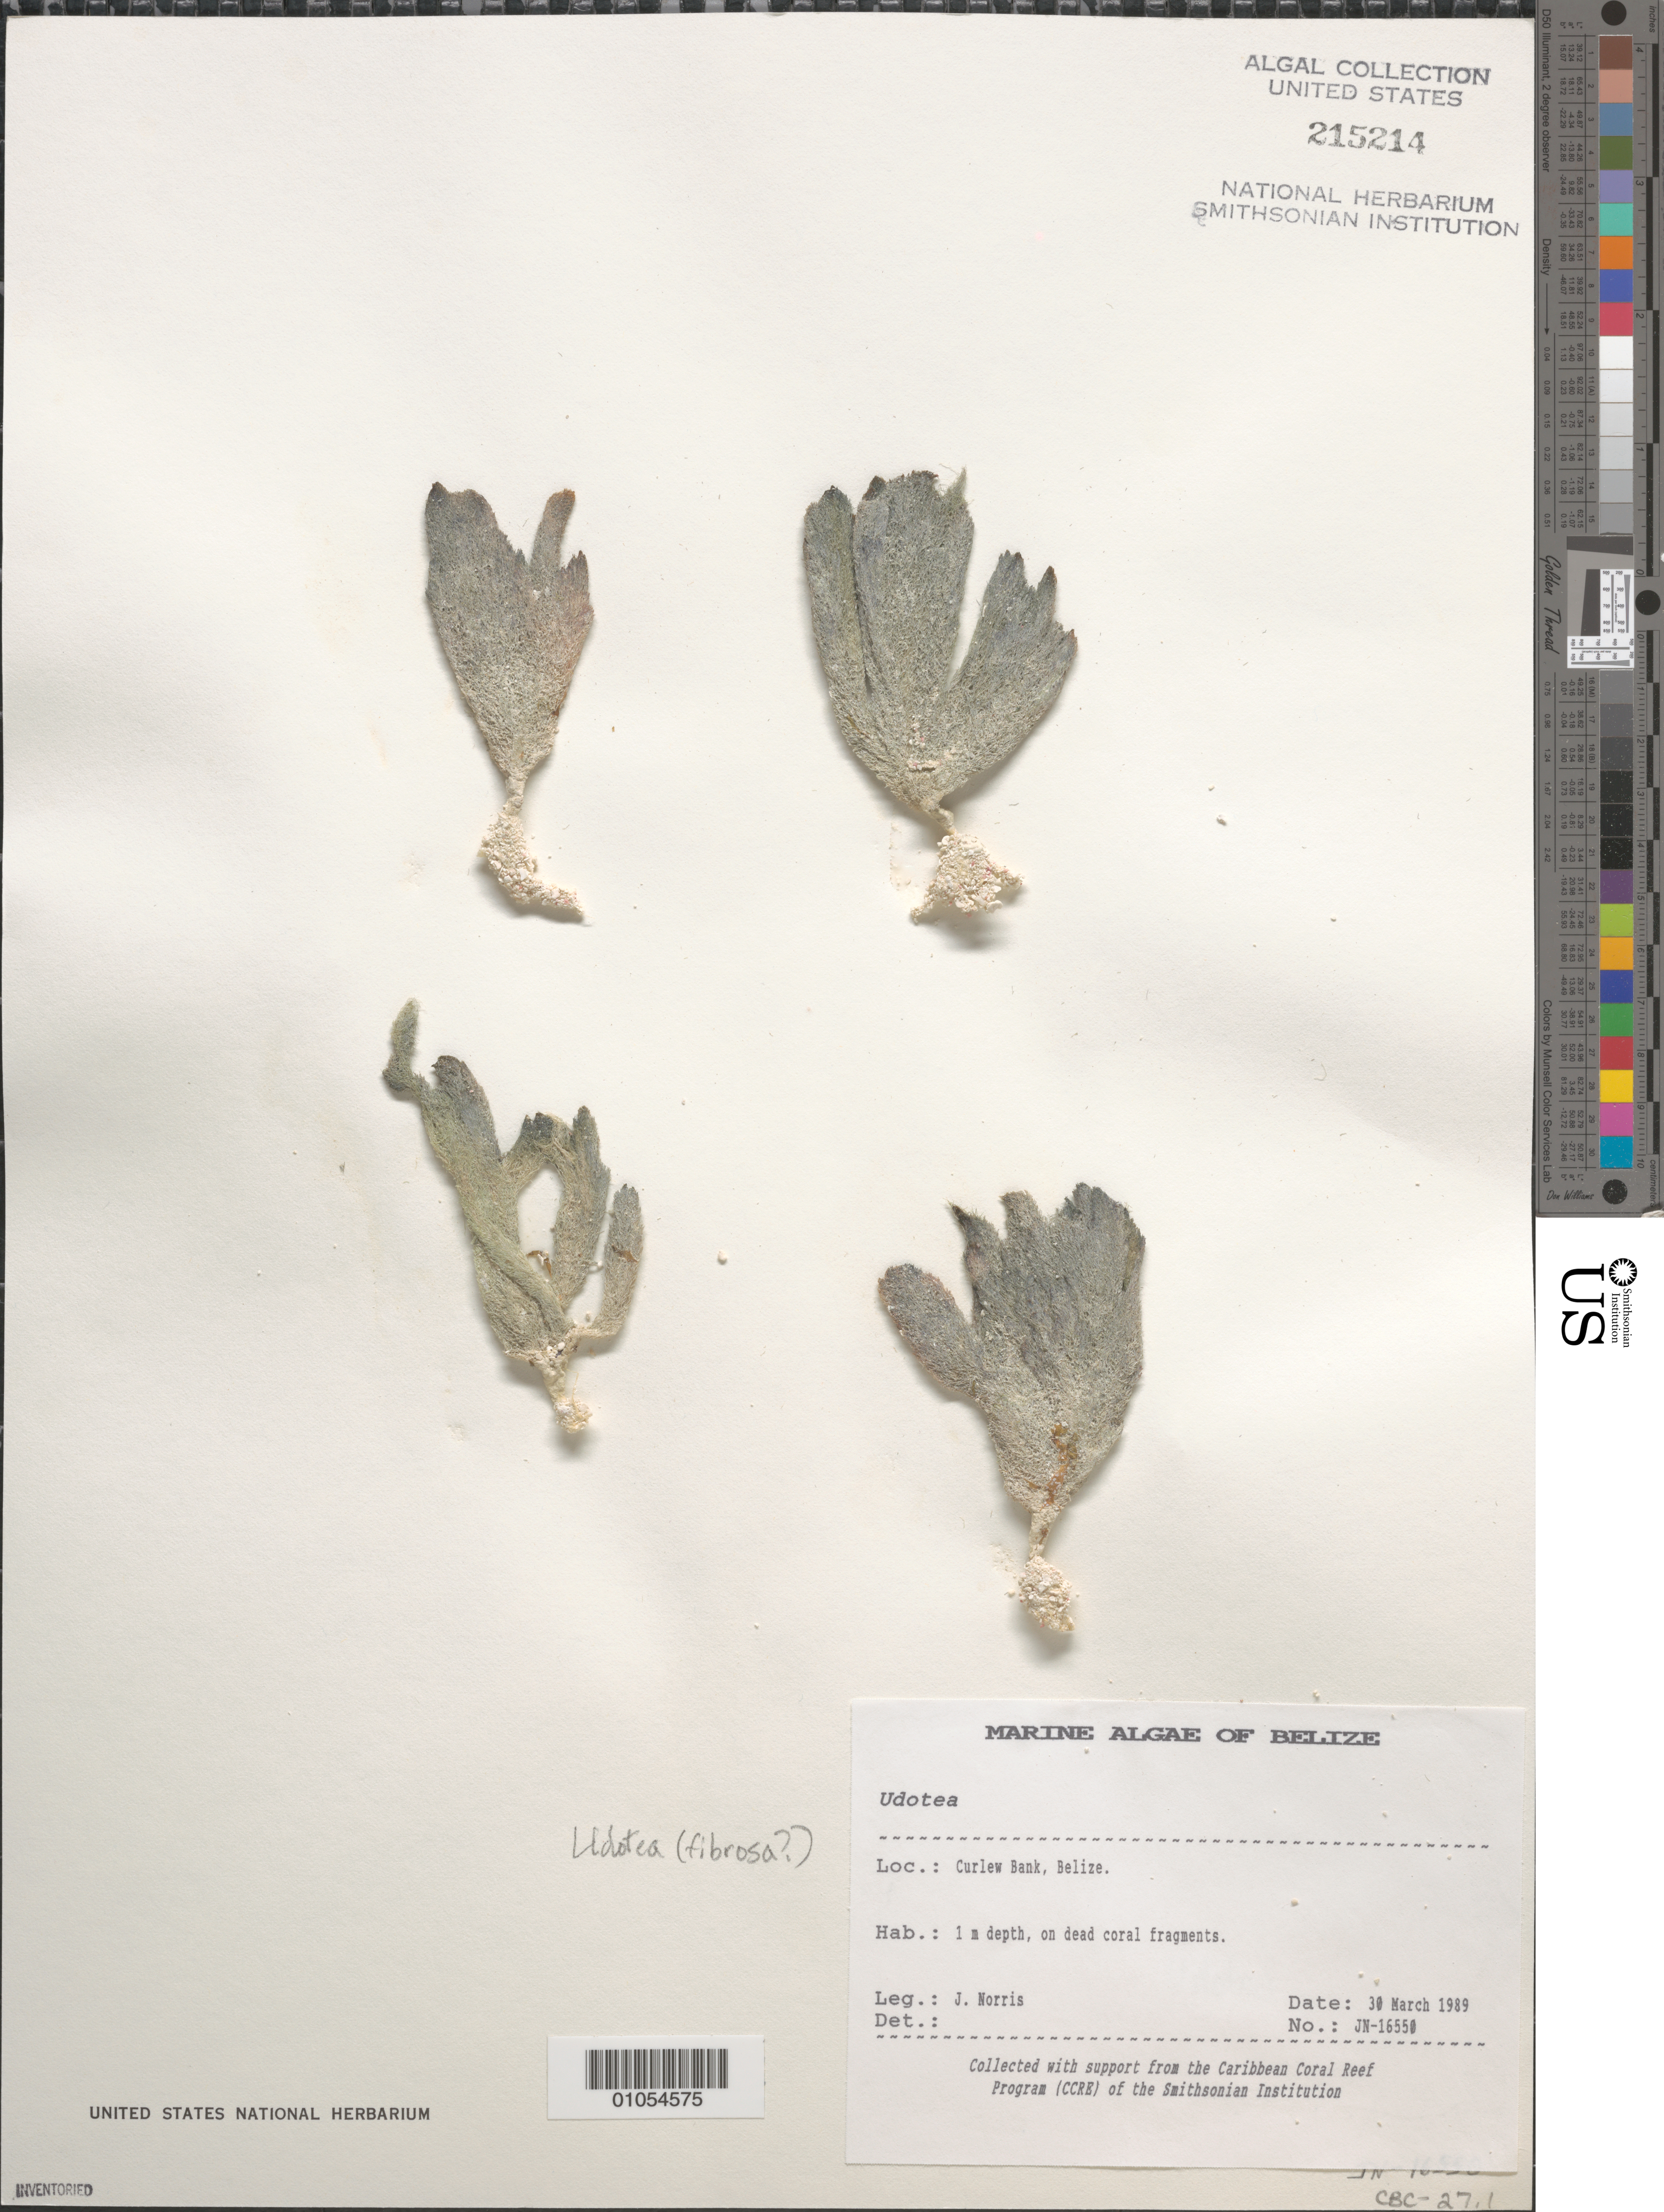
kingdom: Plantae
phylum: Chlorophyta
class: Ulvophyceae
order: Bryopsidales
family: Udoteaceae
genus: Udotea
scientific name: Udotea fibrosa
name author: D.S. Littler & Littler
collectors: J. N. Norris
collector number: JN-16550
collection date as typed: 30 Mar 1989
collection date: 1989-03-30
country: Belize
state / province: Stann Creek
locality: Curlew Bank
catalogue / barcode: US 215214